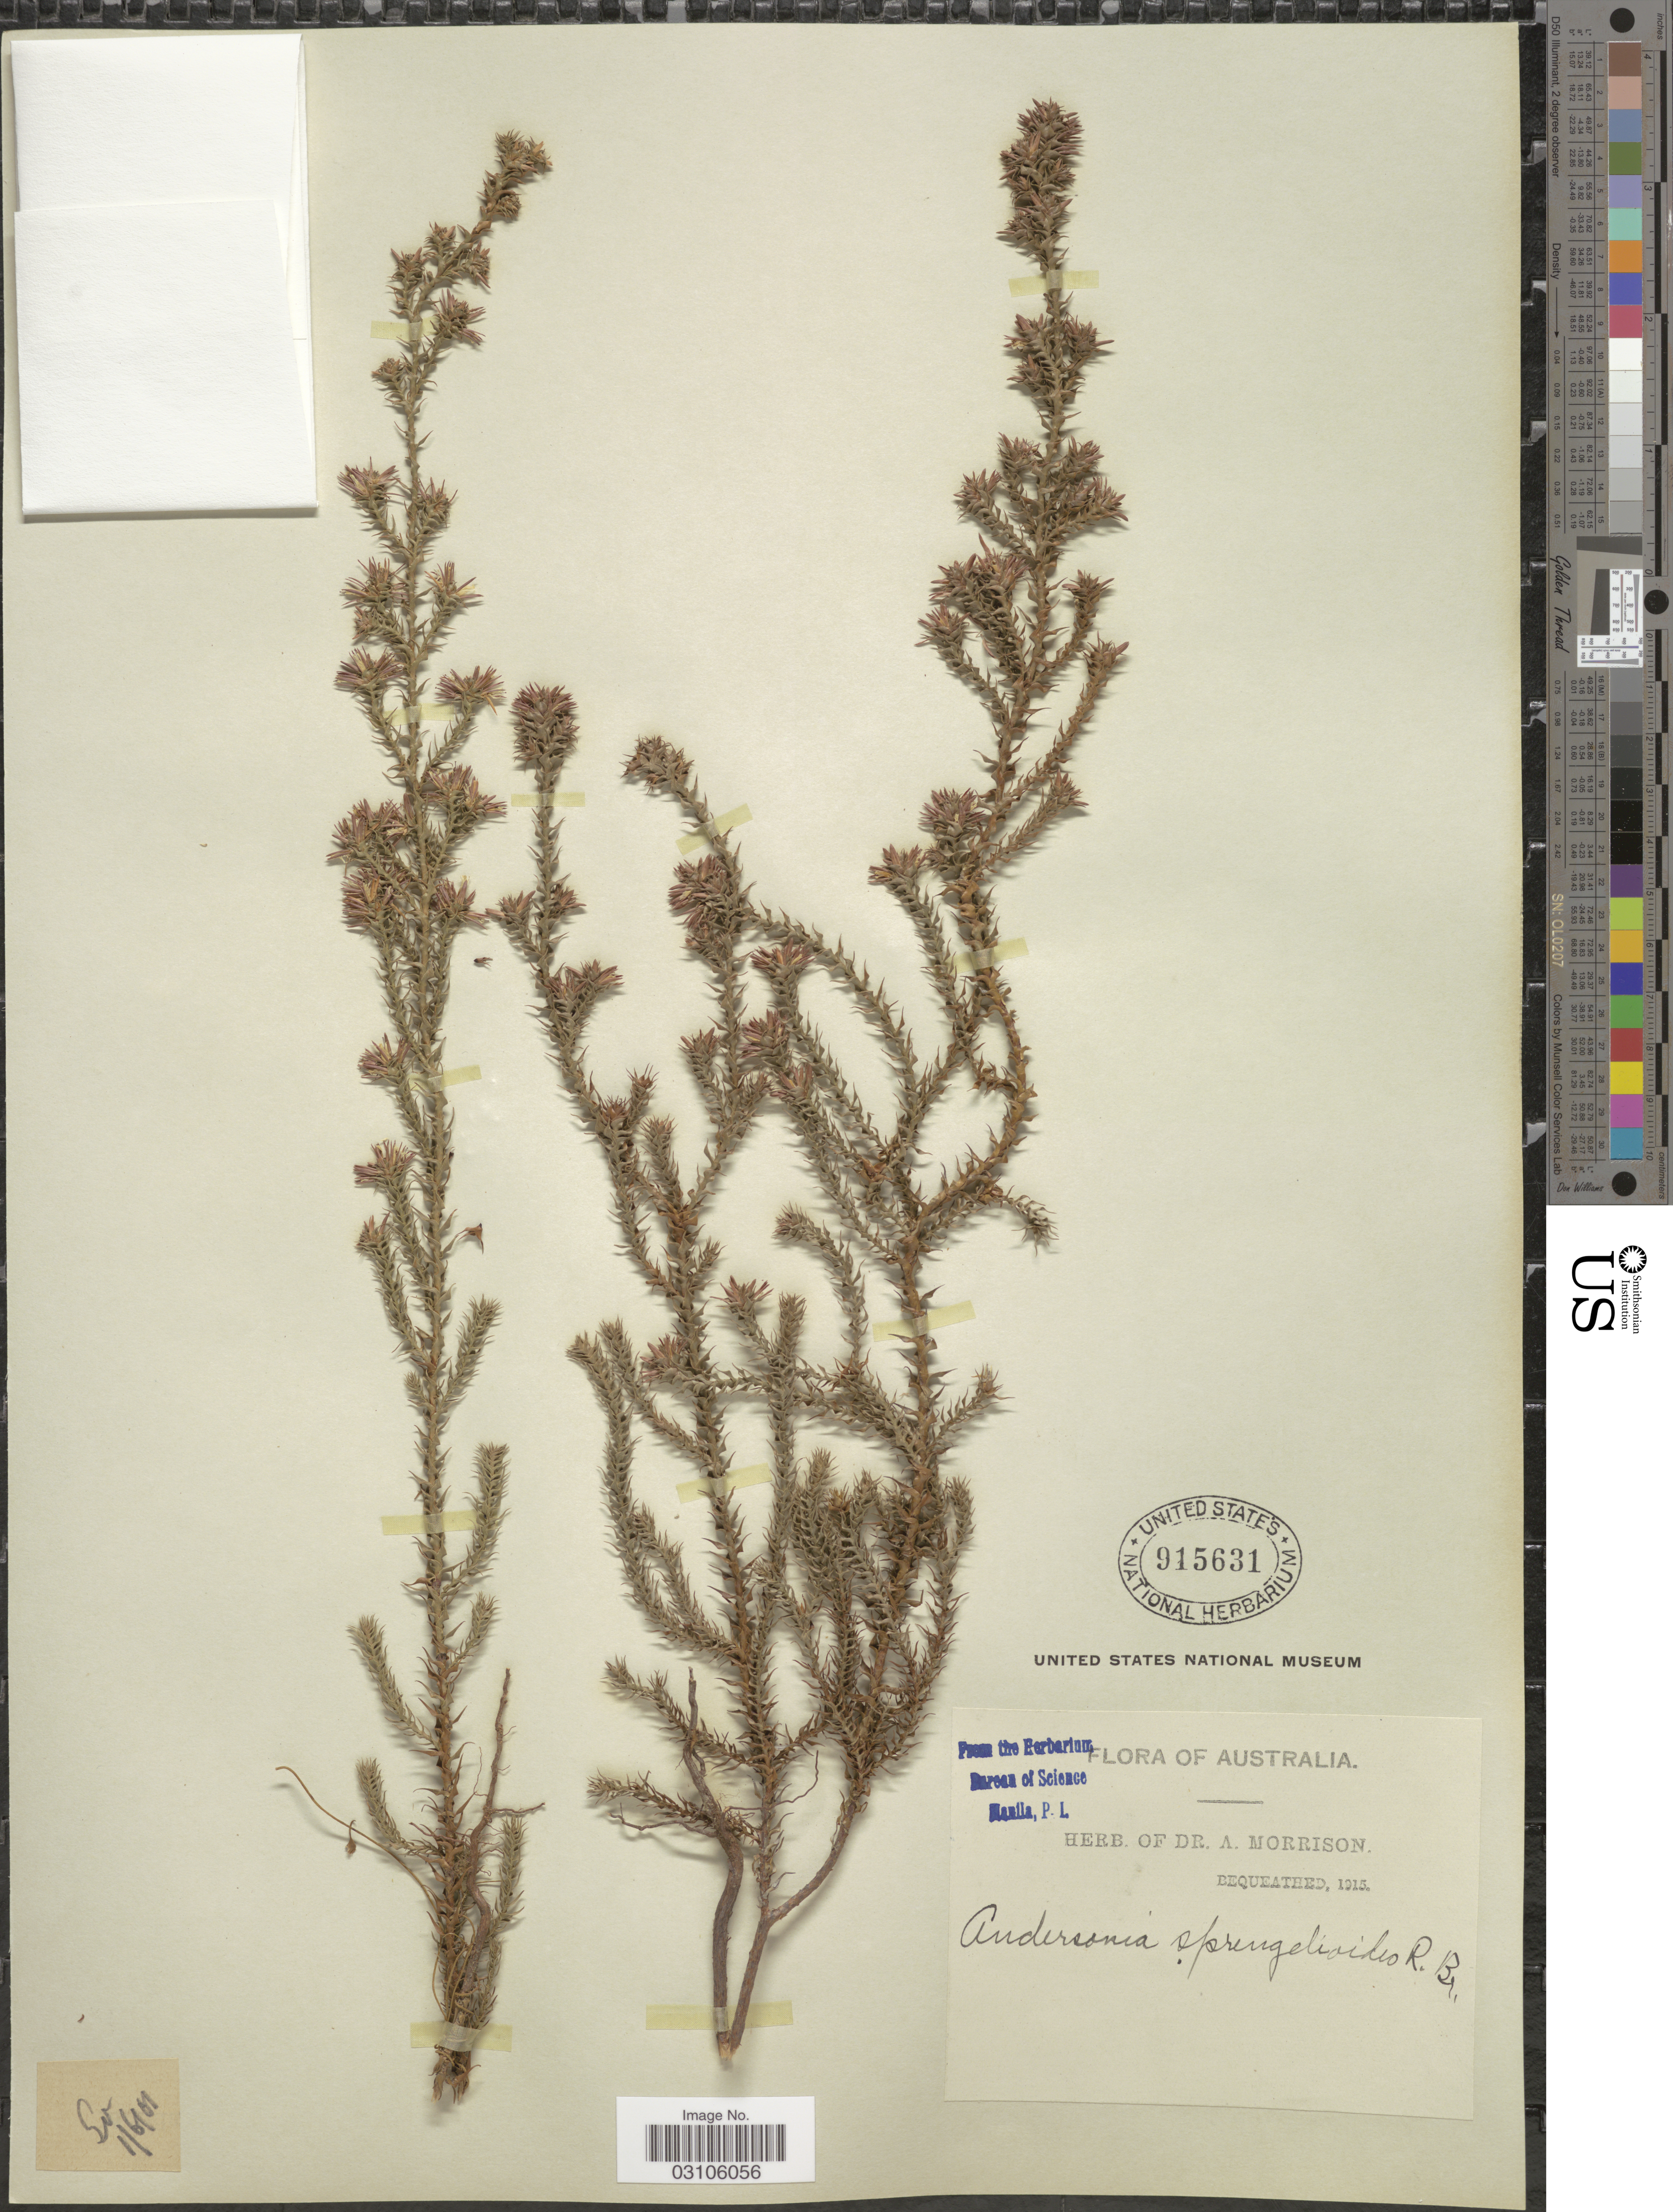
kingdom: Plantae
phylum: Tracheophyta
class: Magnoliopsida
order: Ericales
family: Ericaceae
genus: Andersonia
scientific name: Andersonia sprengelioides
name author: R. Br.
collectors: ex herb. Dr. A. Morrison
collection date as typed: Transcribed d/m/y: 1/6/1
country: Australia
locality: So.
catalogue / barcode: US 915631